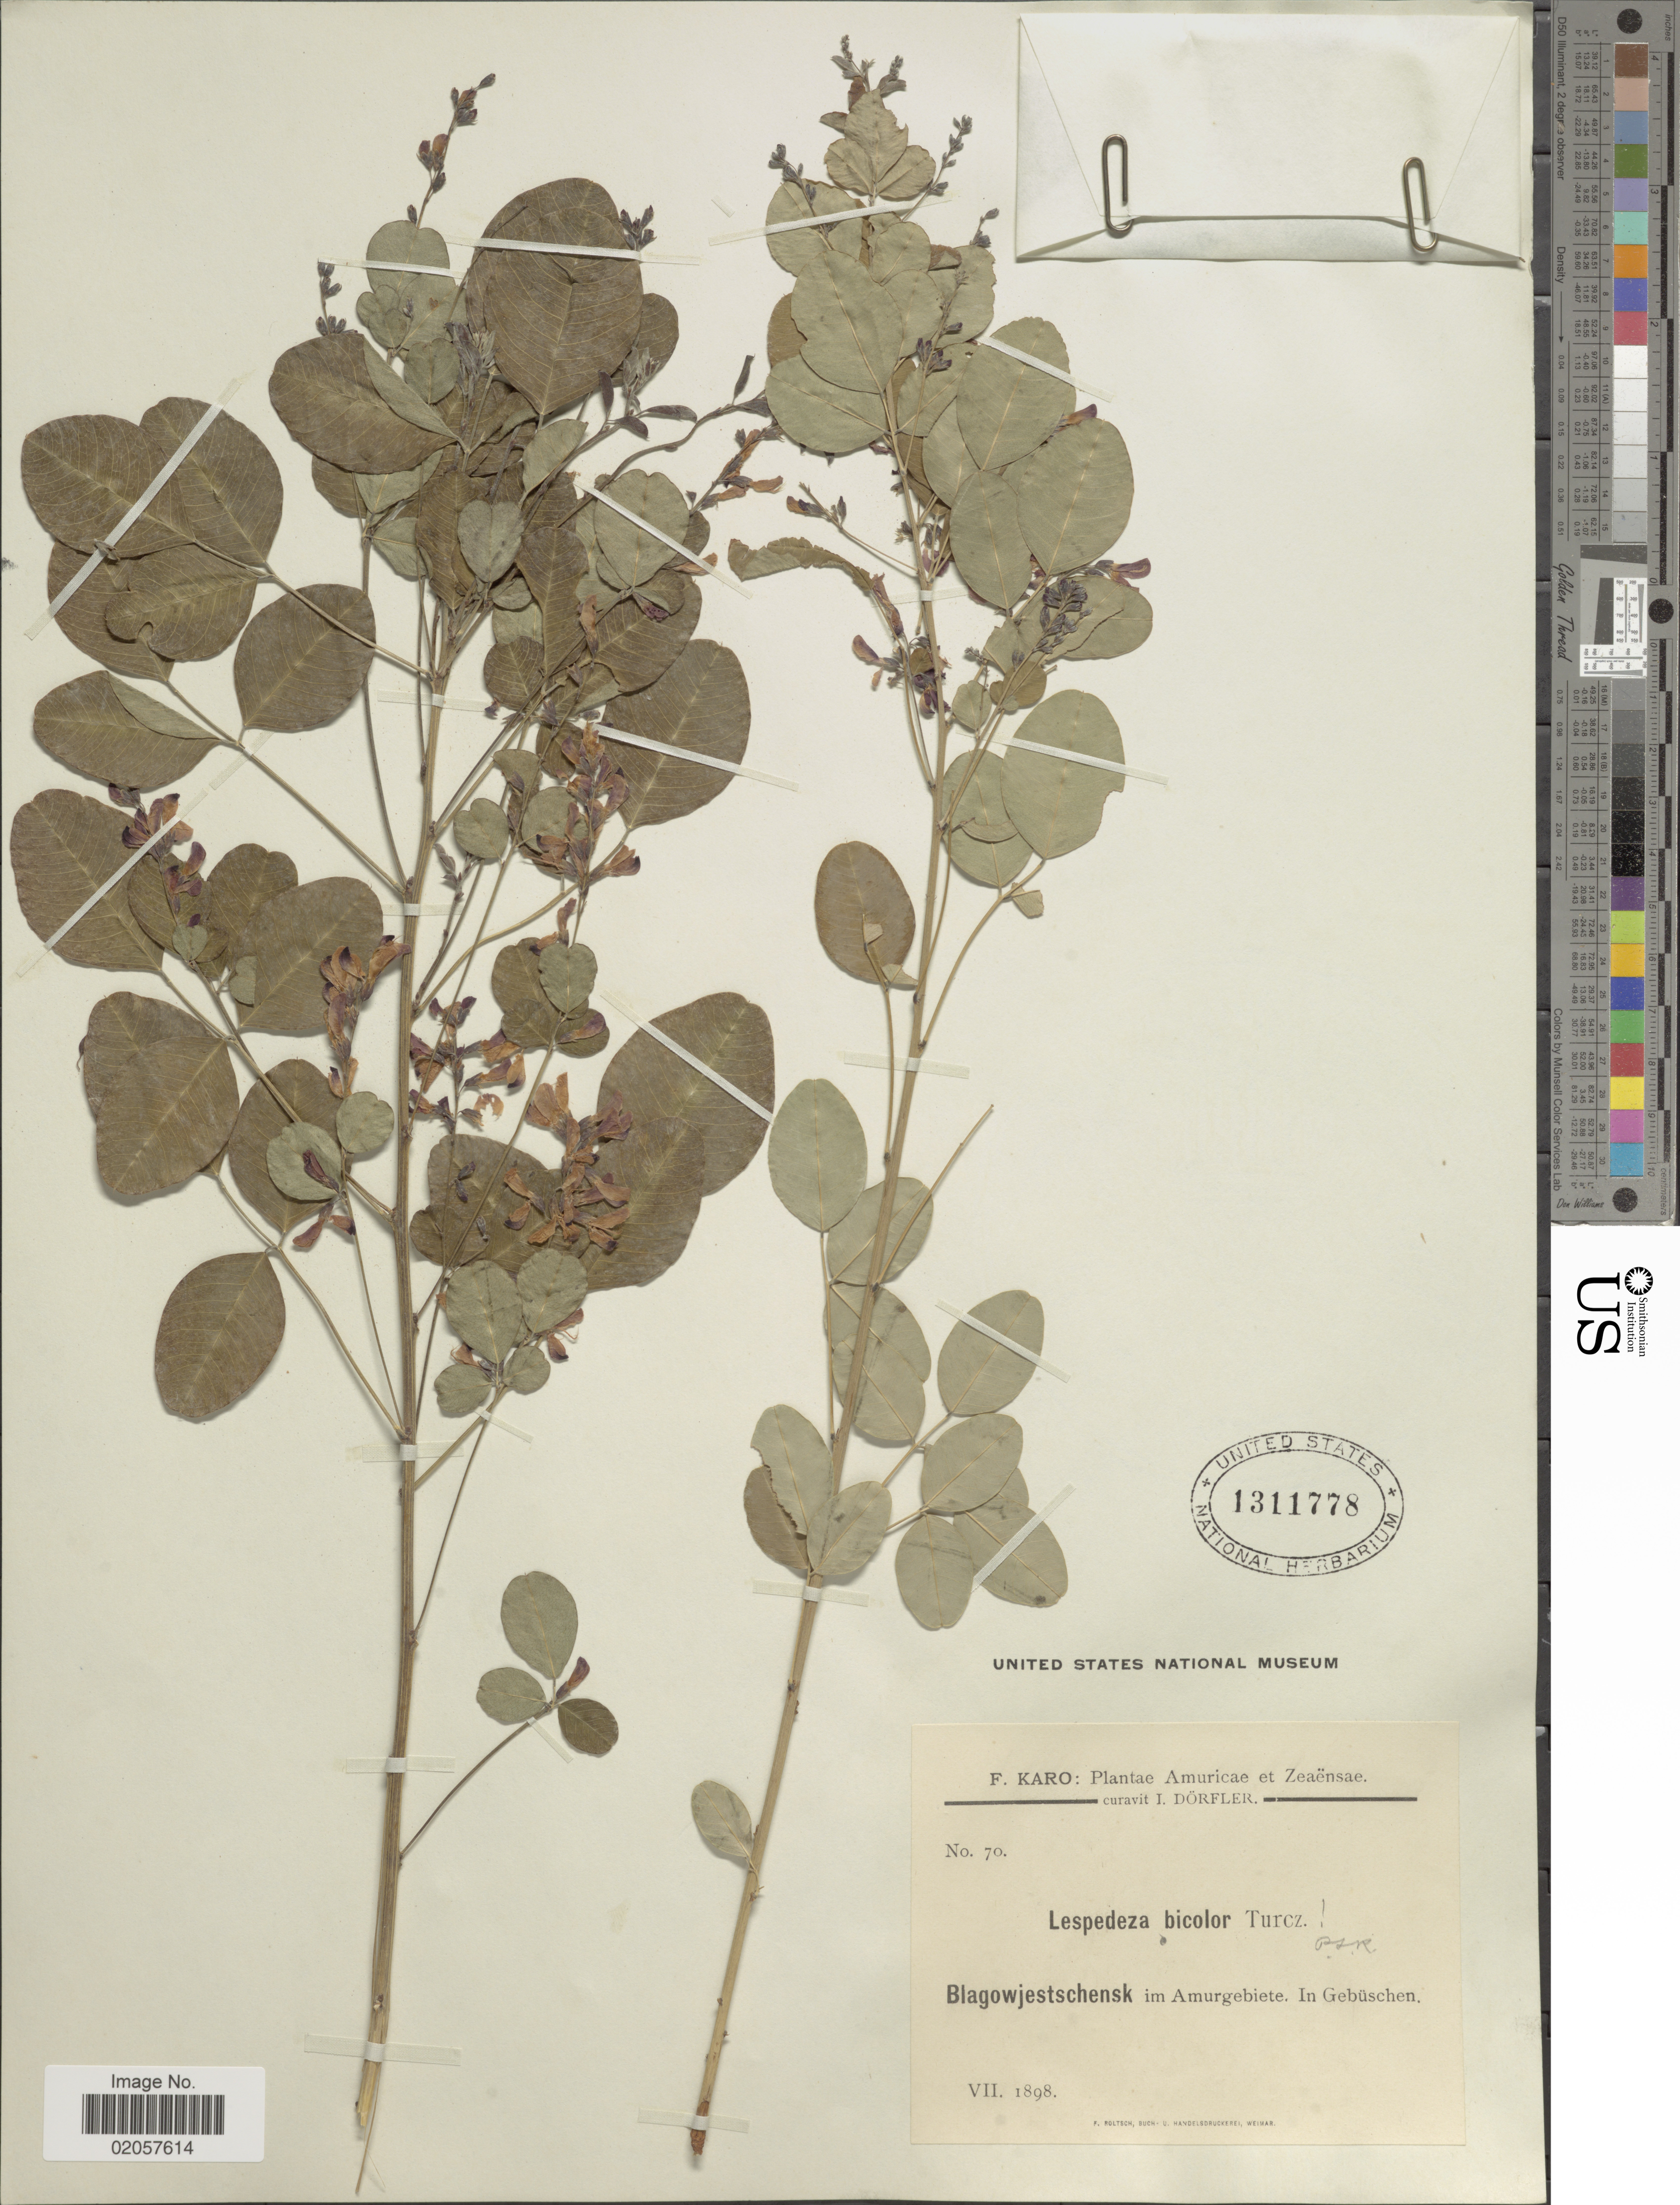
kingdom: Plantae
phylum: Tracheophyta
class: Magnoliopsida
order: Fabales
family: Fabaceae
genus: Lespedeza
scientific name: Lespedeza bicolor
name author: Turcz.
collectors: F. Karo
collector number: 70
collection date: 1898-07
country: Russian Federation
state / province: Amur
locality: Amurcae et Zeansae, Blagowjestschensk im Amurgebiete, in Gebuschen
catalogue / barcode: US 1311778